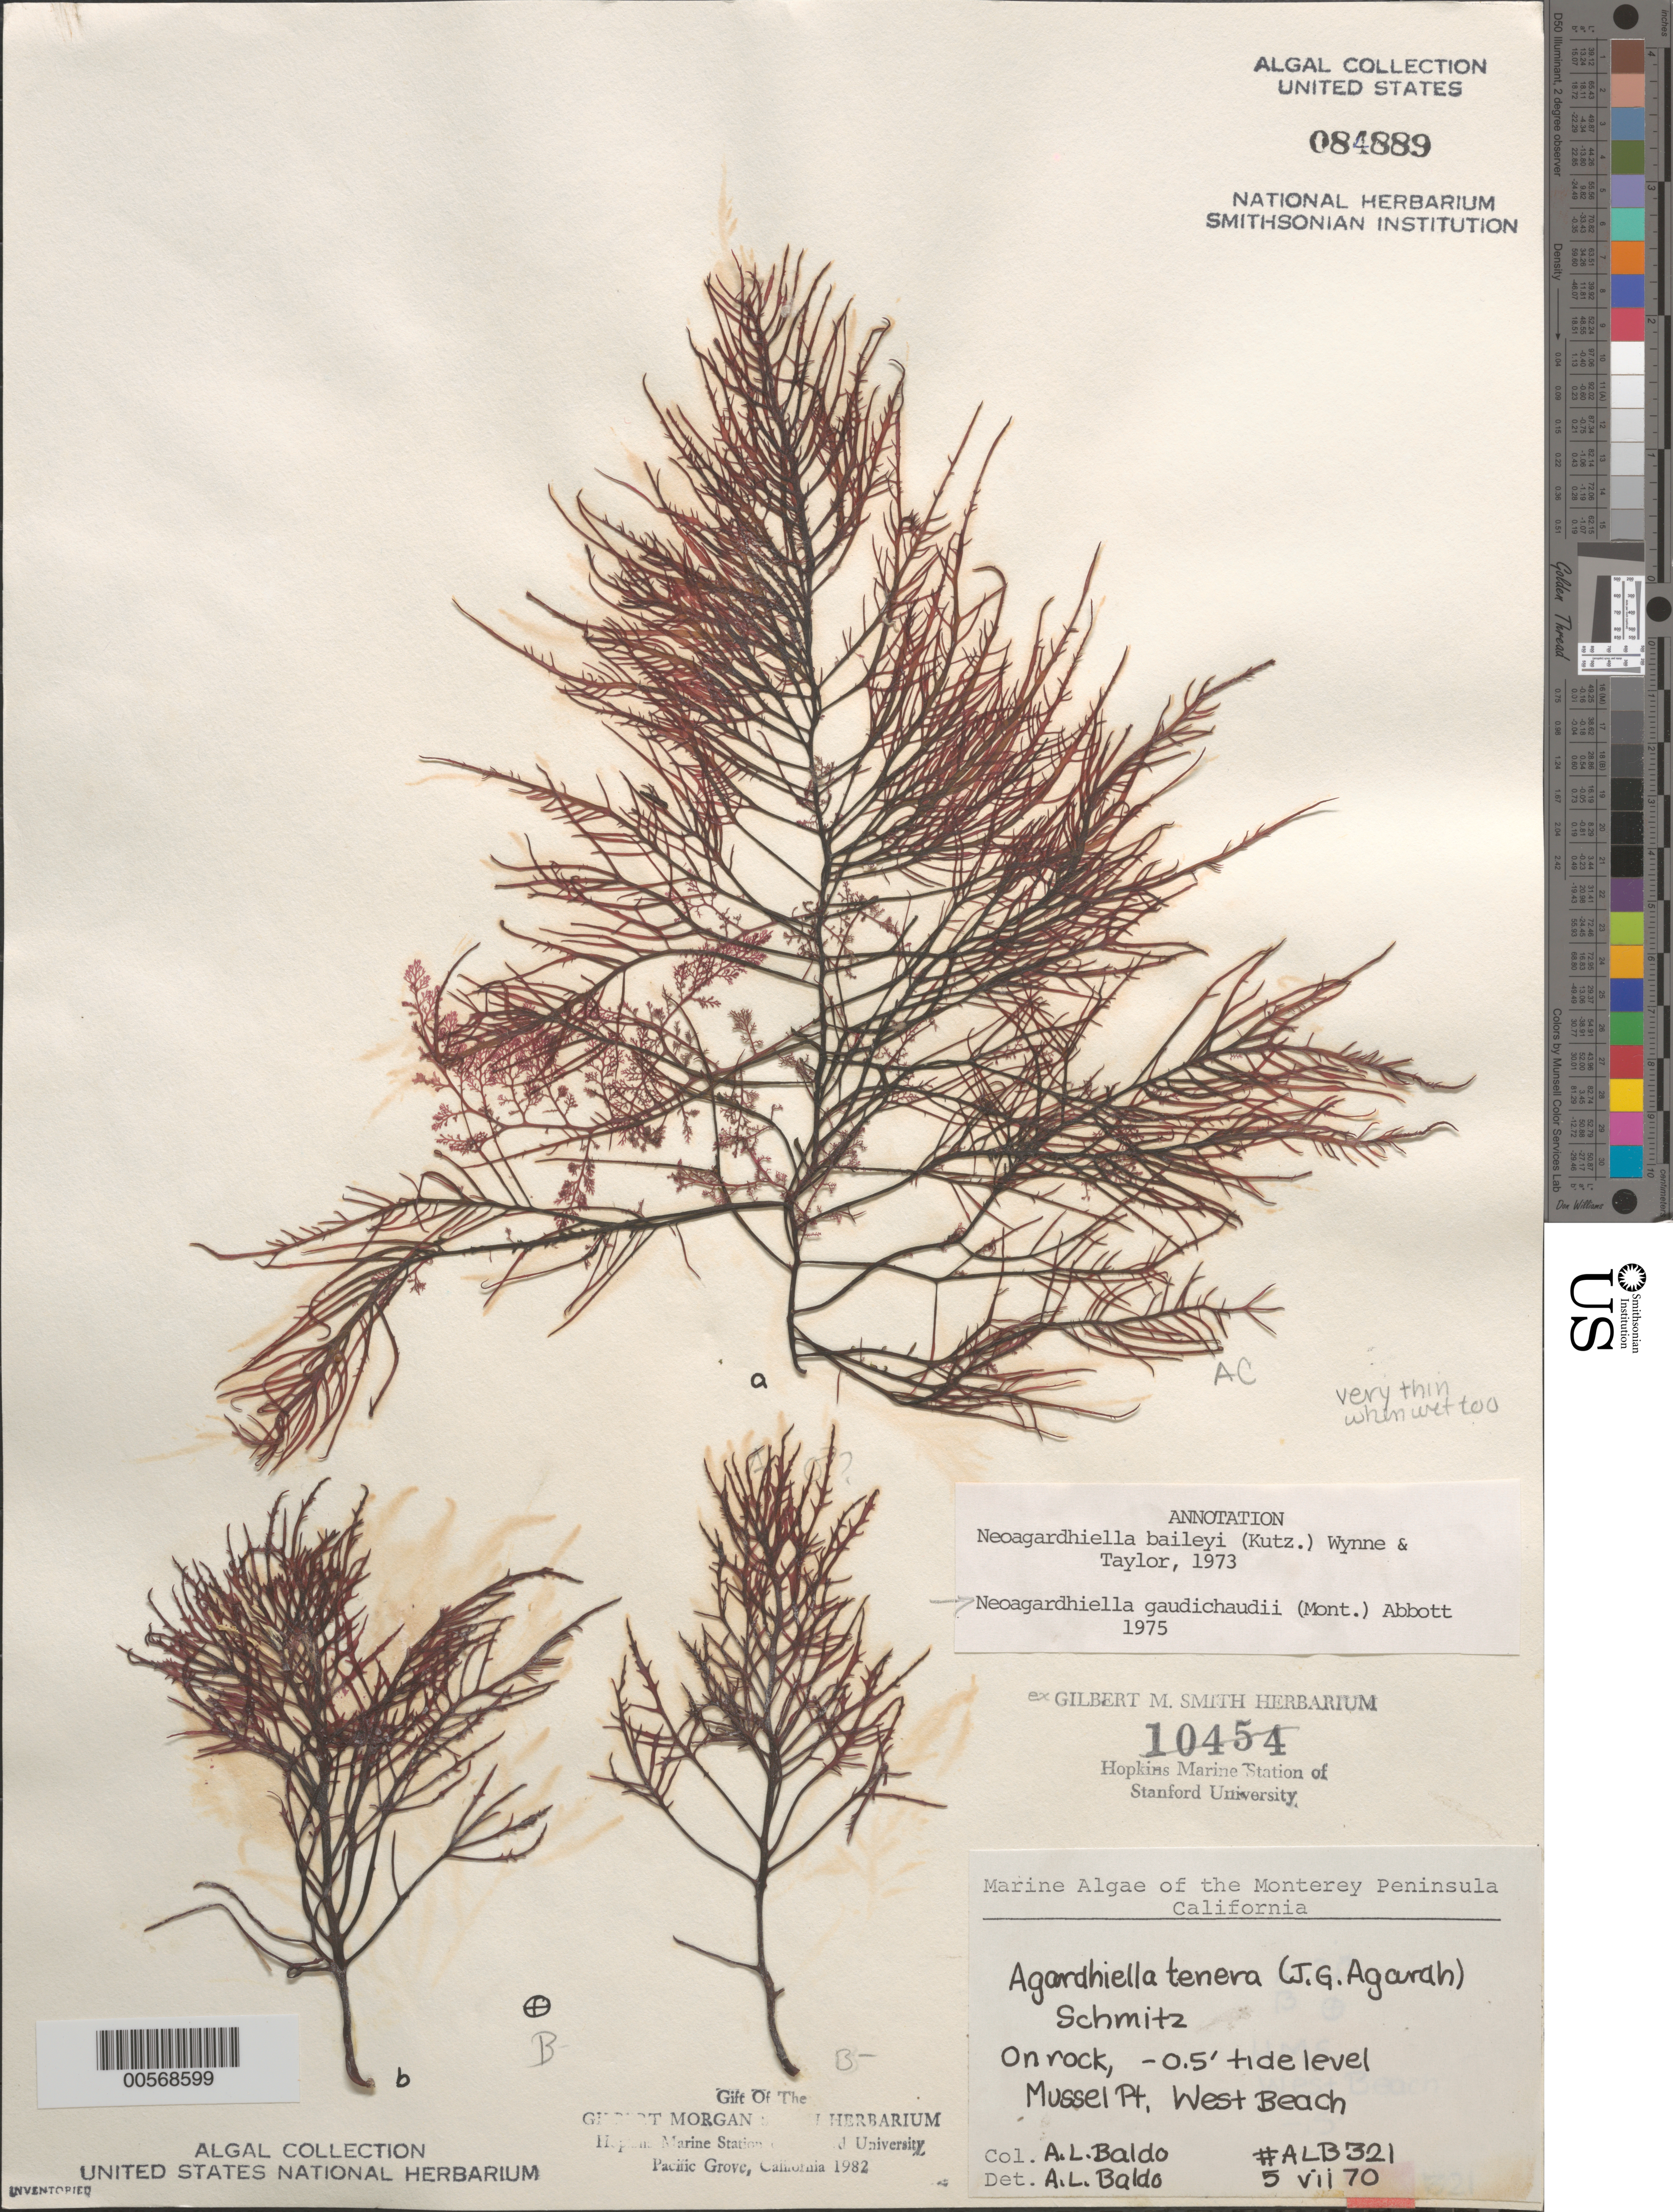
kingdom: Plantae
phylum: Rhodophyta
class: Florideophyceae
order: Gigartinales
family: Solieriaceae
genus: Sarcodiotheca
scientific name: Sarcodiotheca gaudichaudii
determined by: Algae name updating Project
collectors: A. Baldo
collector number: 321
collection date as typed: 05 Jul 1970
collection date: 1970-07-05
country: United States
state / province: California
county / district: Monterey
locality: West Beach of Mussel Point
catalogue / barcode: US 84889